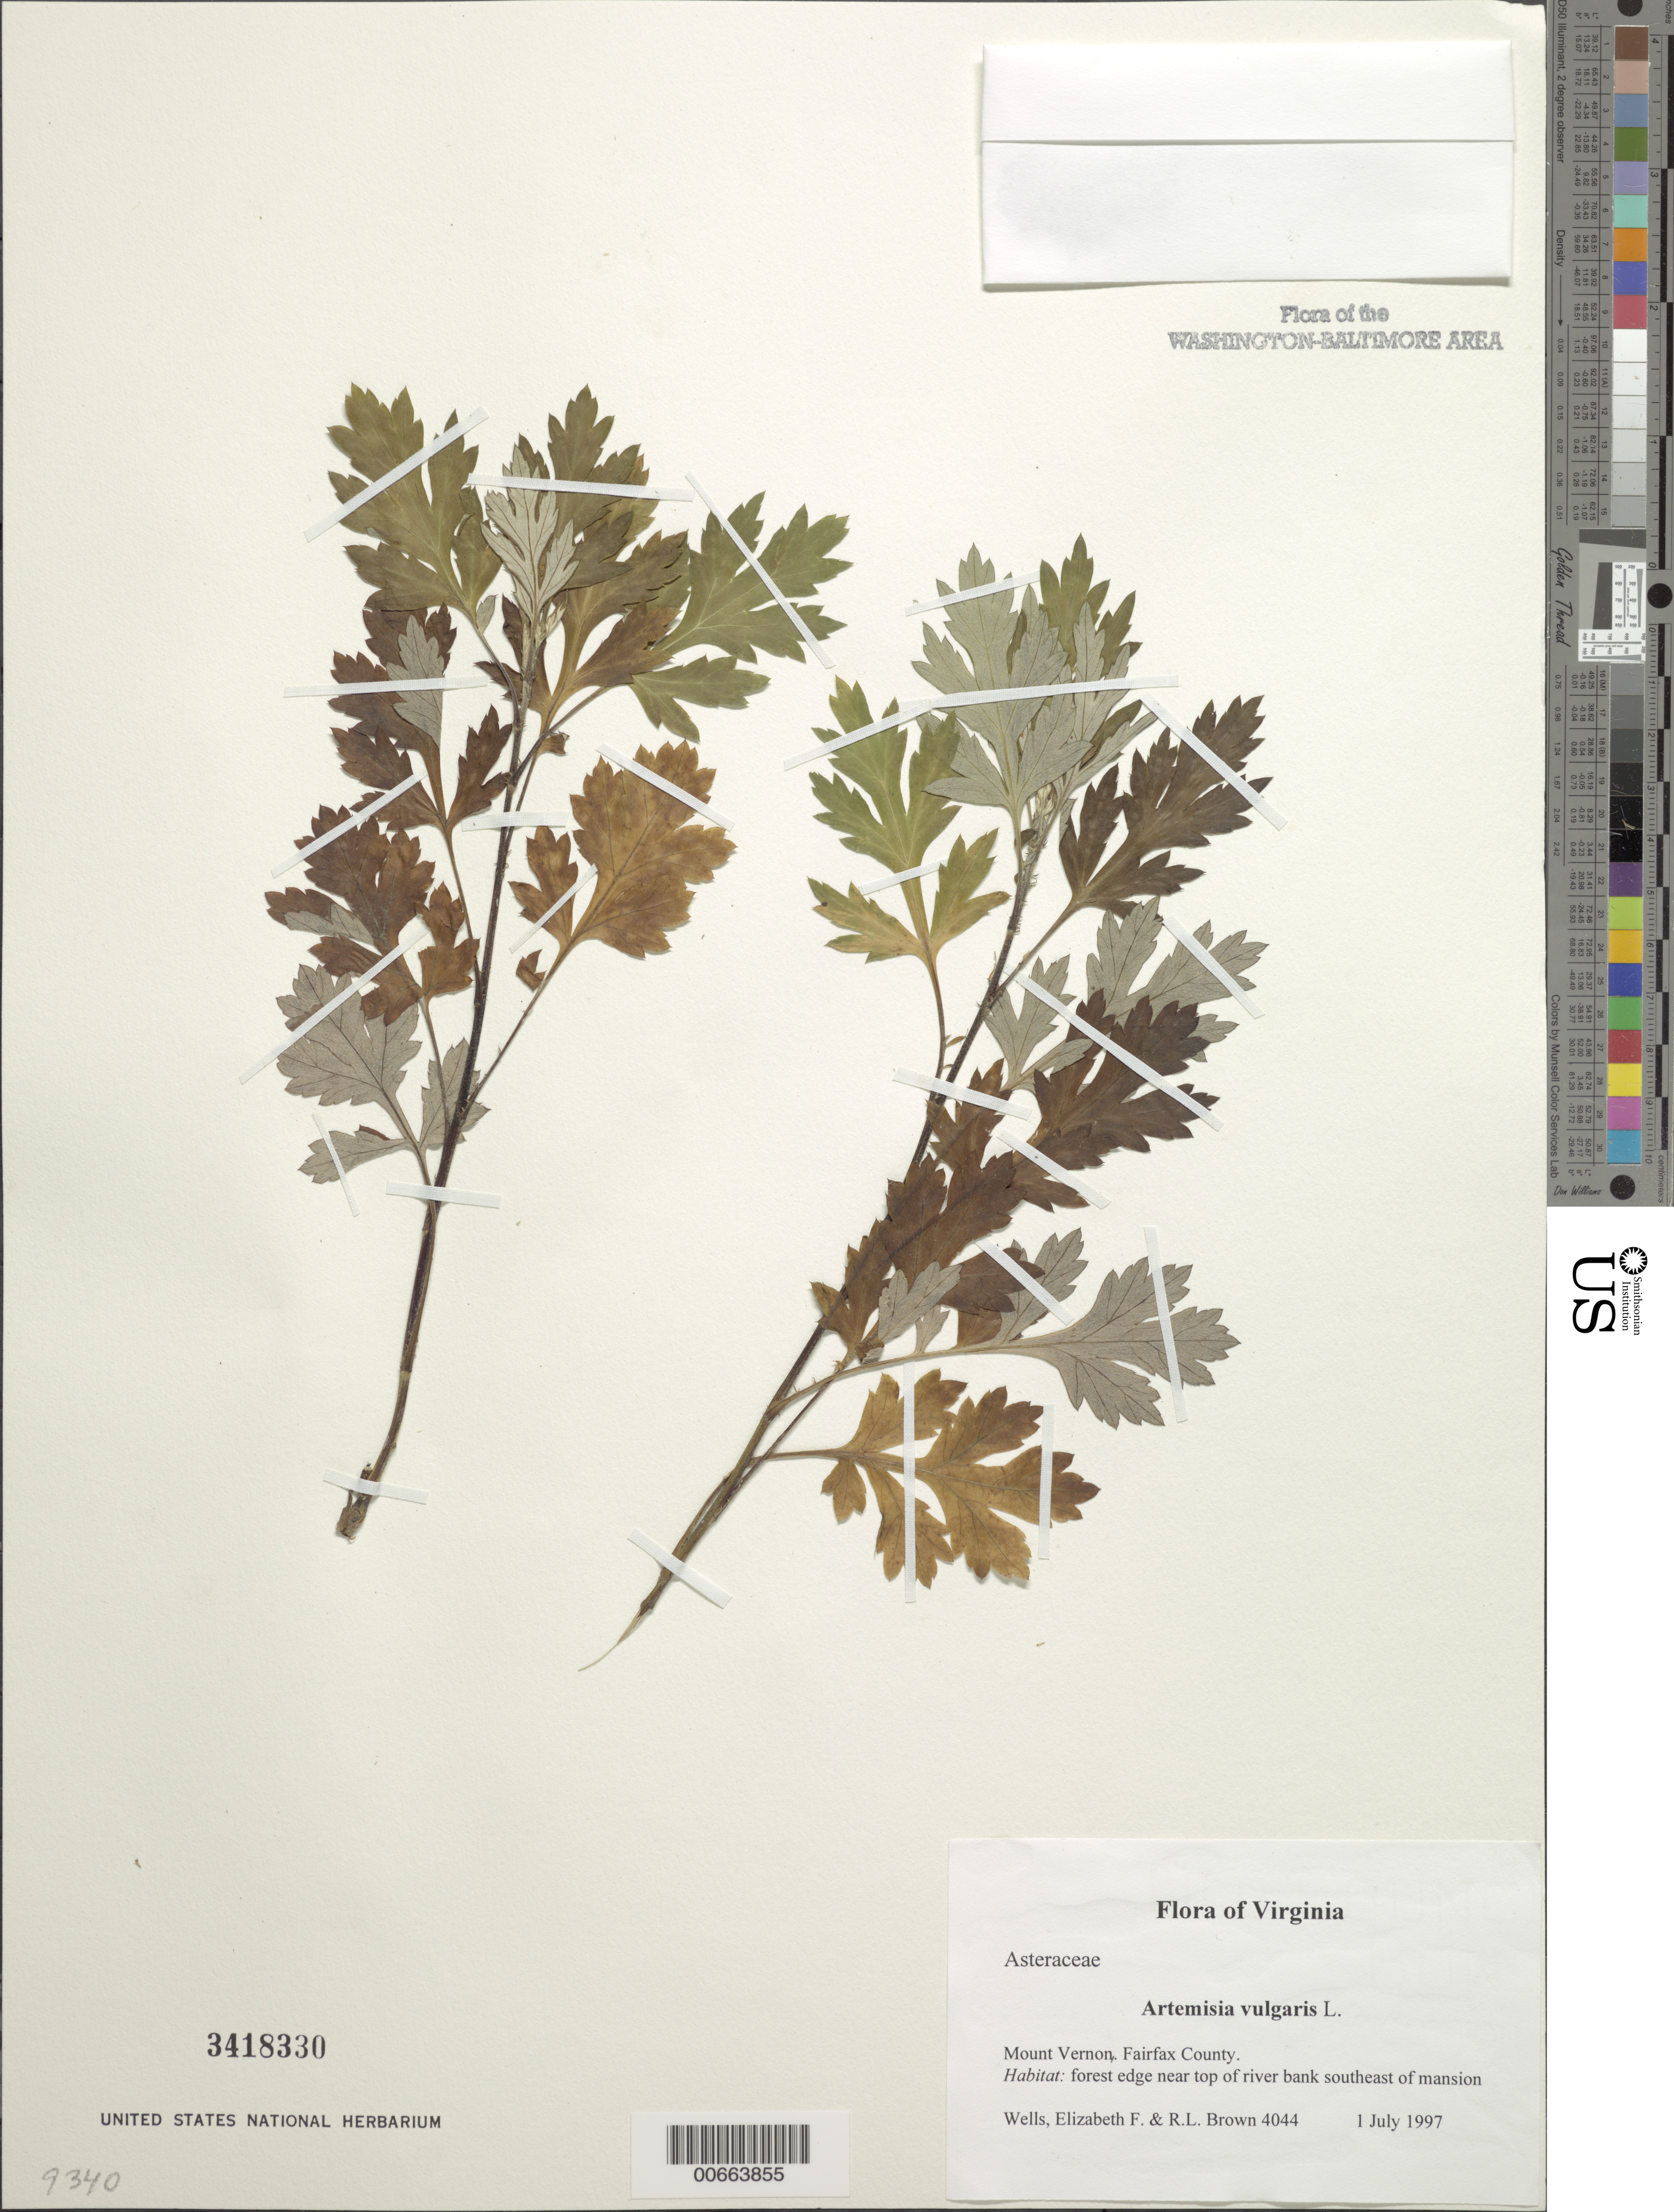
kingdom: Plantae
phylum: Tracheophyta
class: Magnoliopsida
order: Asterales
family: Asteraceae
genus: Artemisia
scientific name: Artemisia vulgaris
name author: L.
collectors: E. F. Wells & R. L. Brown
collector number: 4044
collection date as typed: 01 Jul 1997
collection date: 1997-07-01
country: United States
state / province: Virginia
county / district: Fairfax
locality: Mount Vernon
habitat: forest edge near top of river bank southeast of mansion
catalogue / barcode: US 3418330